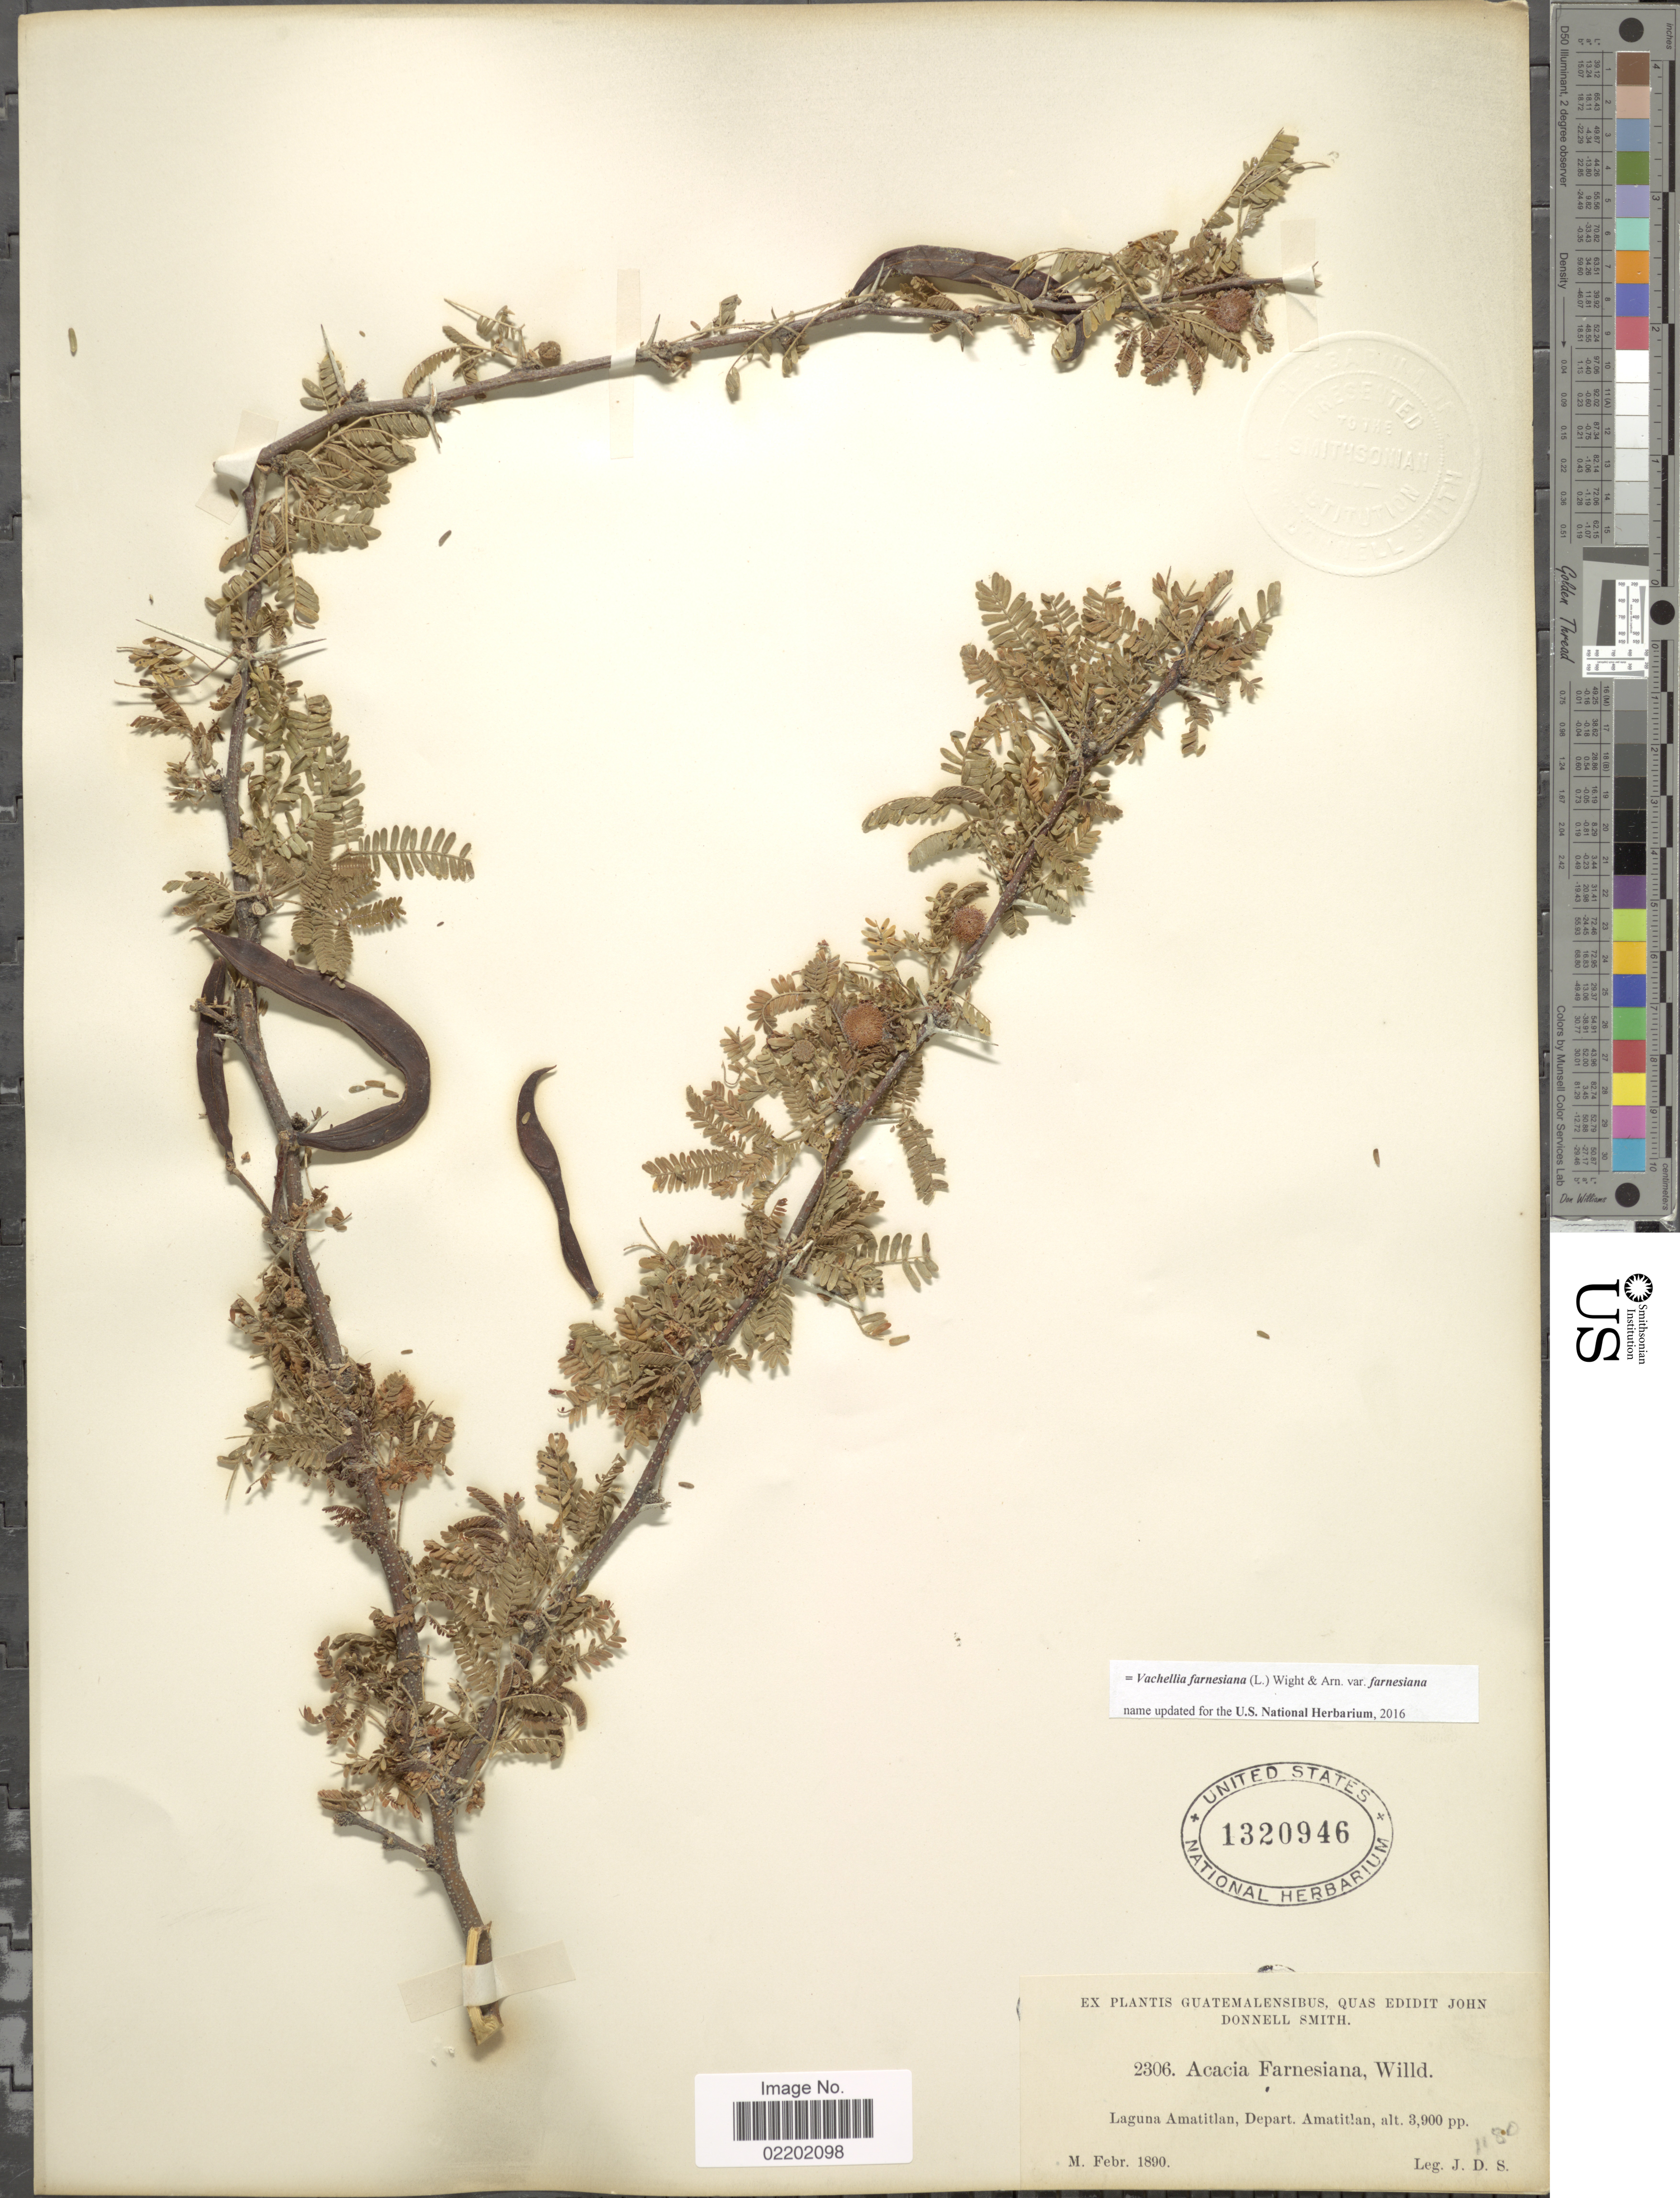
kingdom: Plantae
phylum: Tracheophyta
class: Magnoliopsida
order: Fabales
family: Fabaceae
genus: Vachellia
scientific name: Vachellia farnesiana var. farnesiana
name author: (L.) Wight & Arn.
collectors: J. Donnell Smith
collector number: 2306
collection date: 1890-02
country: Guatemala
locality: Laguna Amatitlan, Depart. Amatitlan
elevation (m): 1189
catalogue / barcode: US 1320946